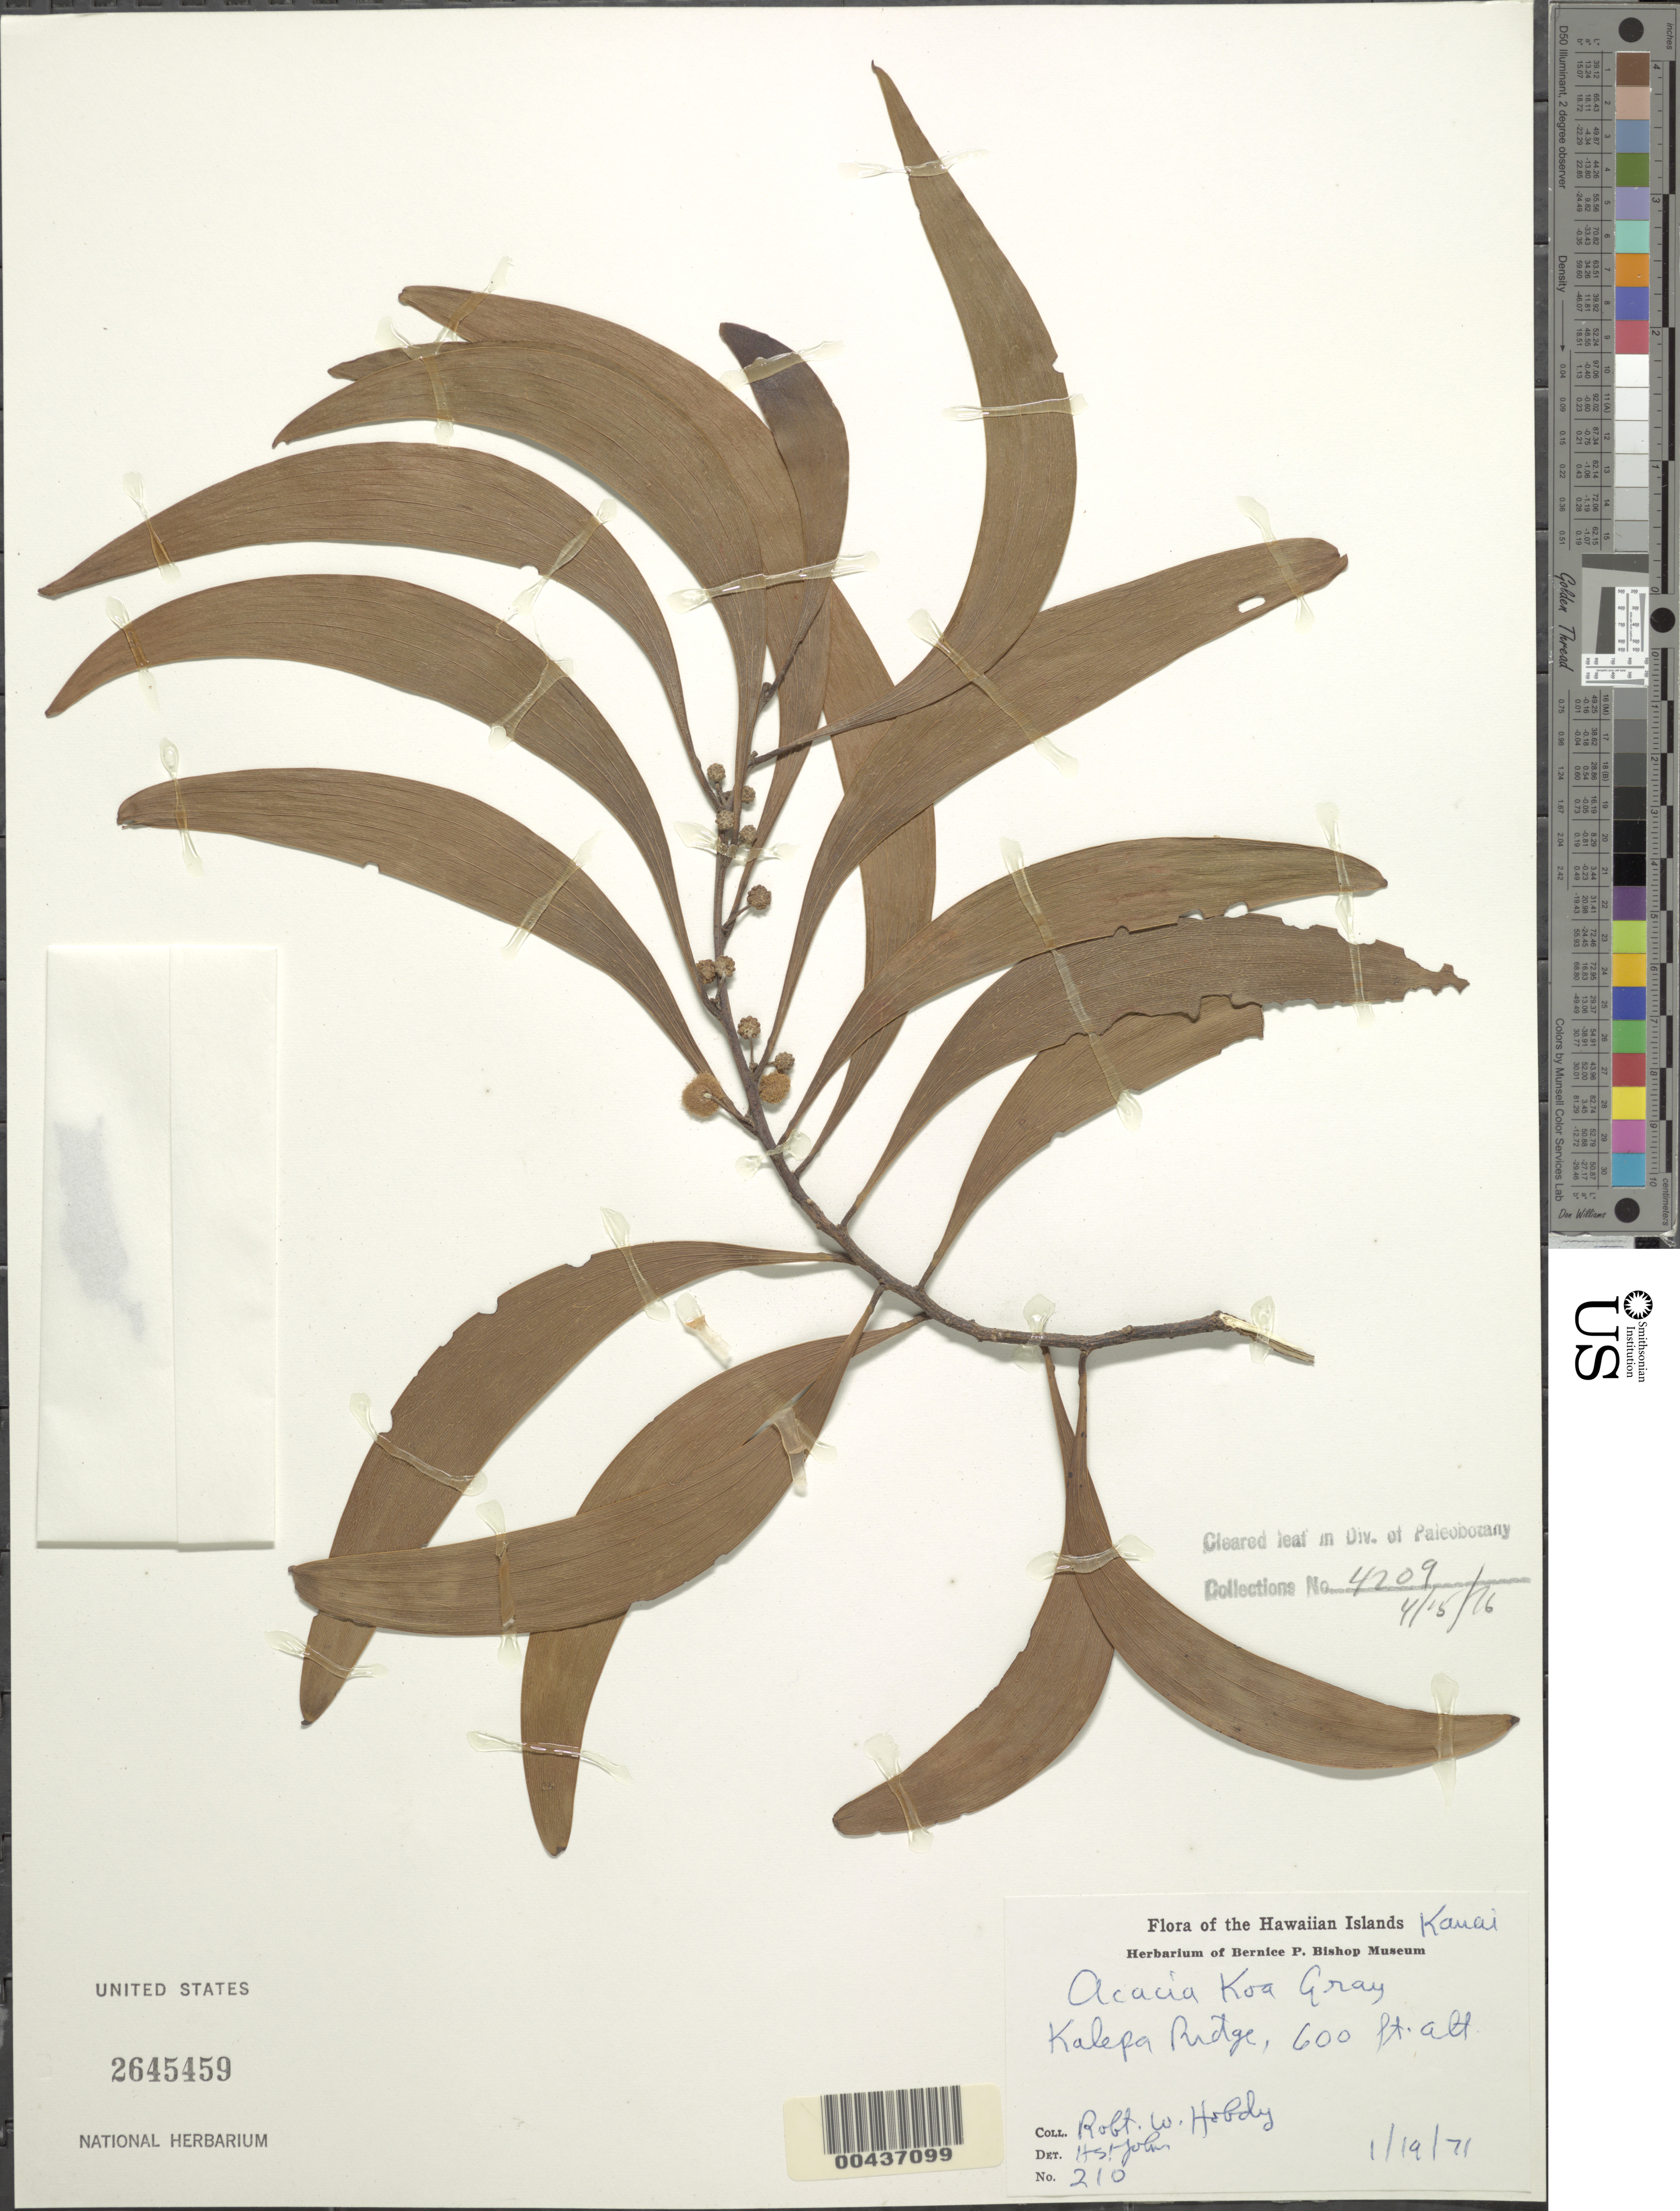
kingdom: Plantae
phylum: Tracheophyta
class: Magnoliopsida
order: Fabales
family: Fabaceae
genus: Acacia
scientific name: Acacia koa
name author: A. Gray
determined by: St. John, H.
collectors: R. Hobdy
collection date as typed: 19 Jan 1971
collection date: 1971-01-19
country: United States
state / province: Hawaii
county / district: Kauai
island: Kaua'i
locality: Kalepa Ridge, Kauai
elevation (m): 183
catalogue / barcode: US 2645459